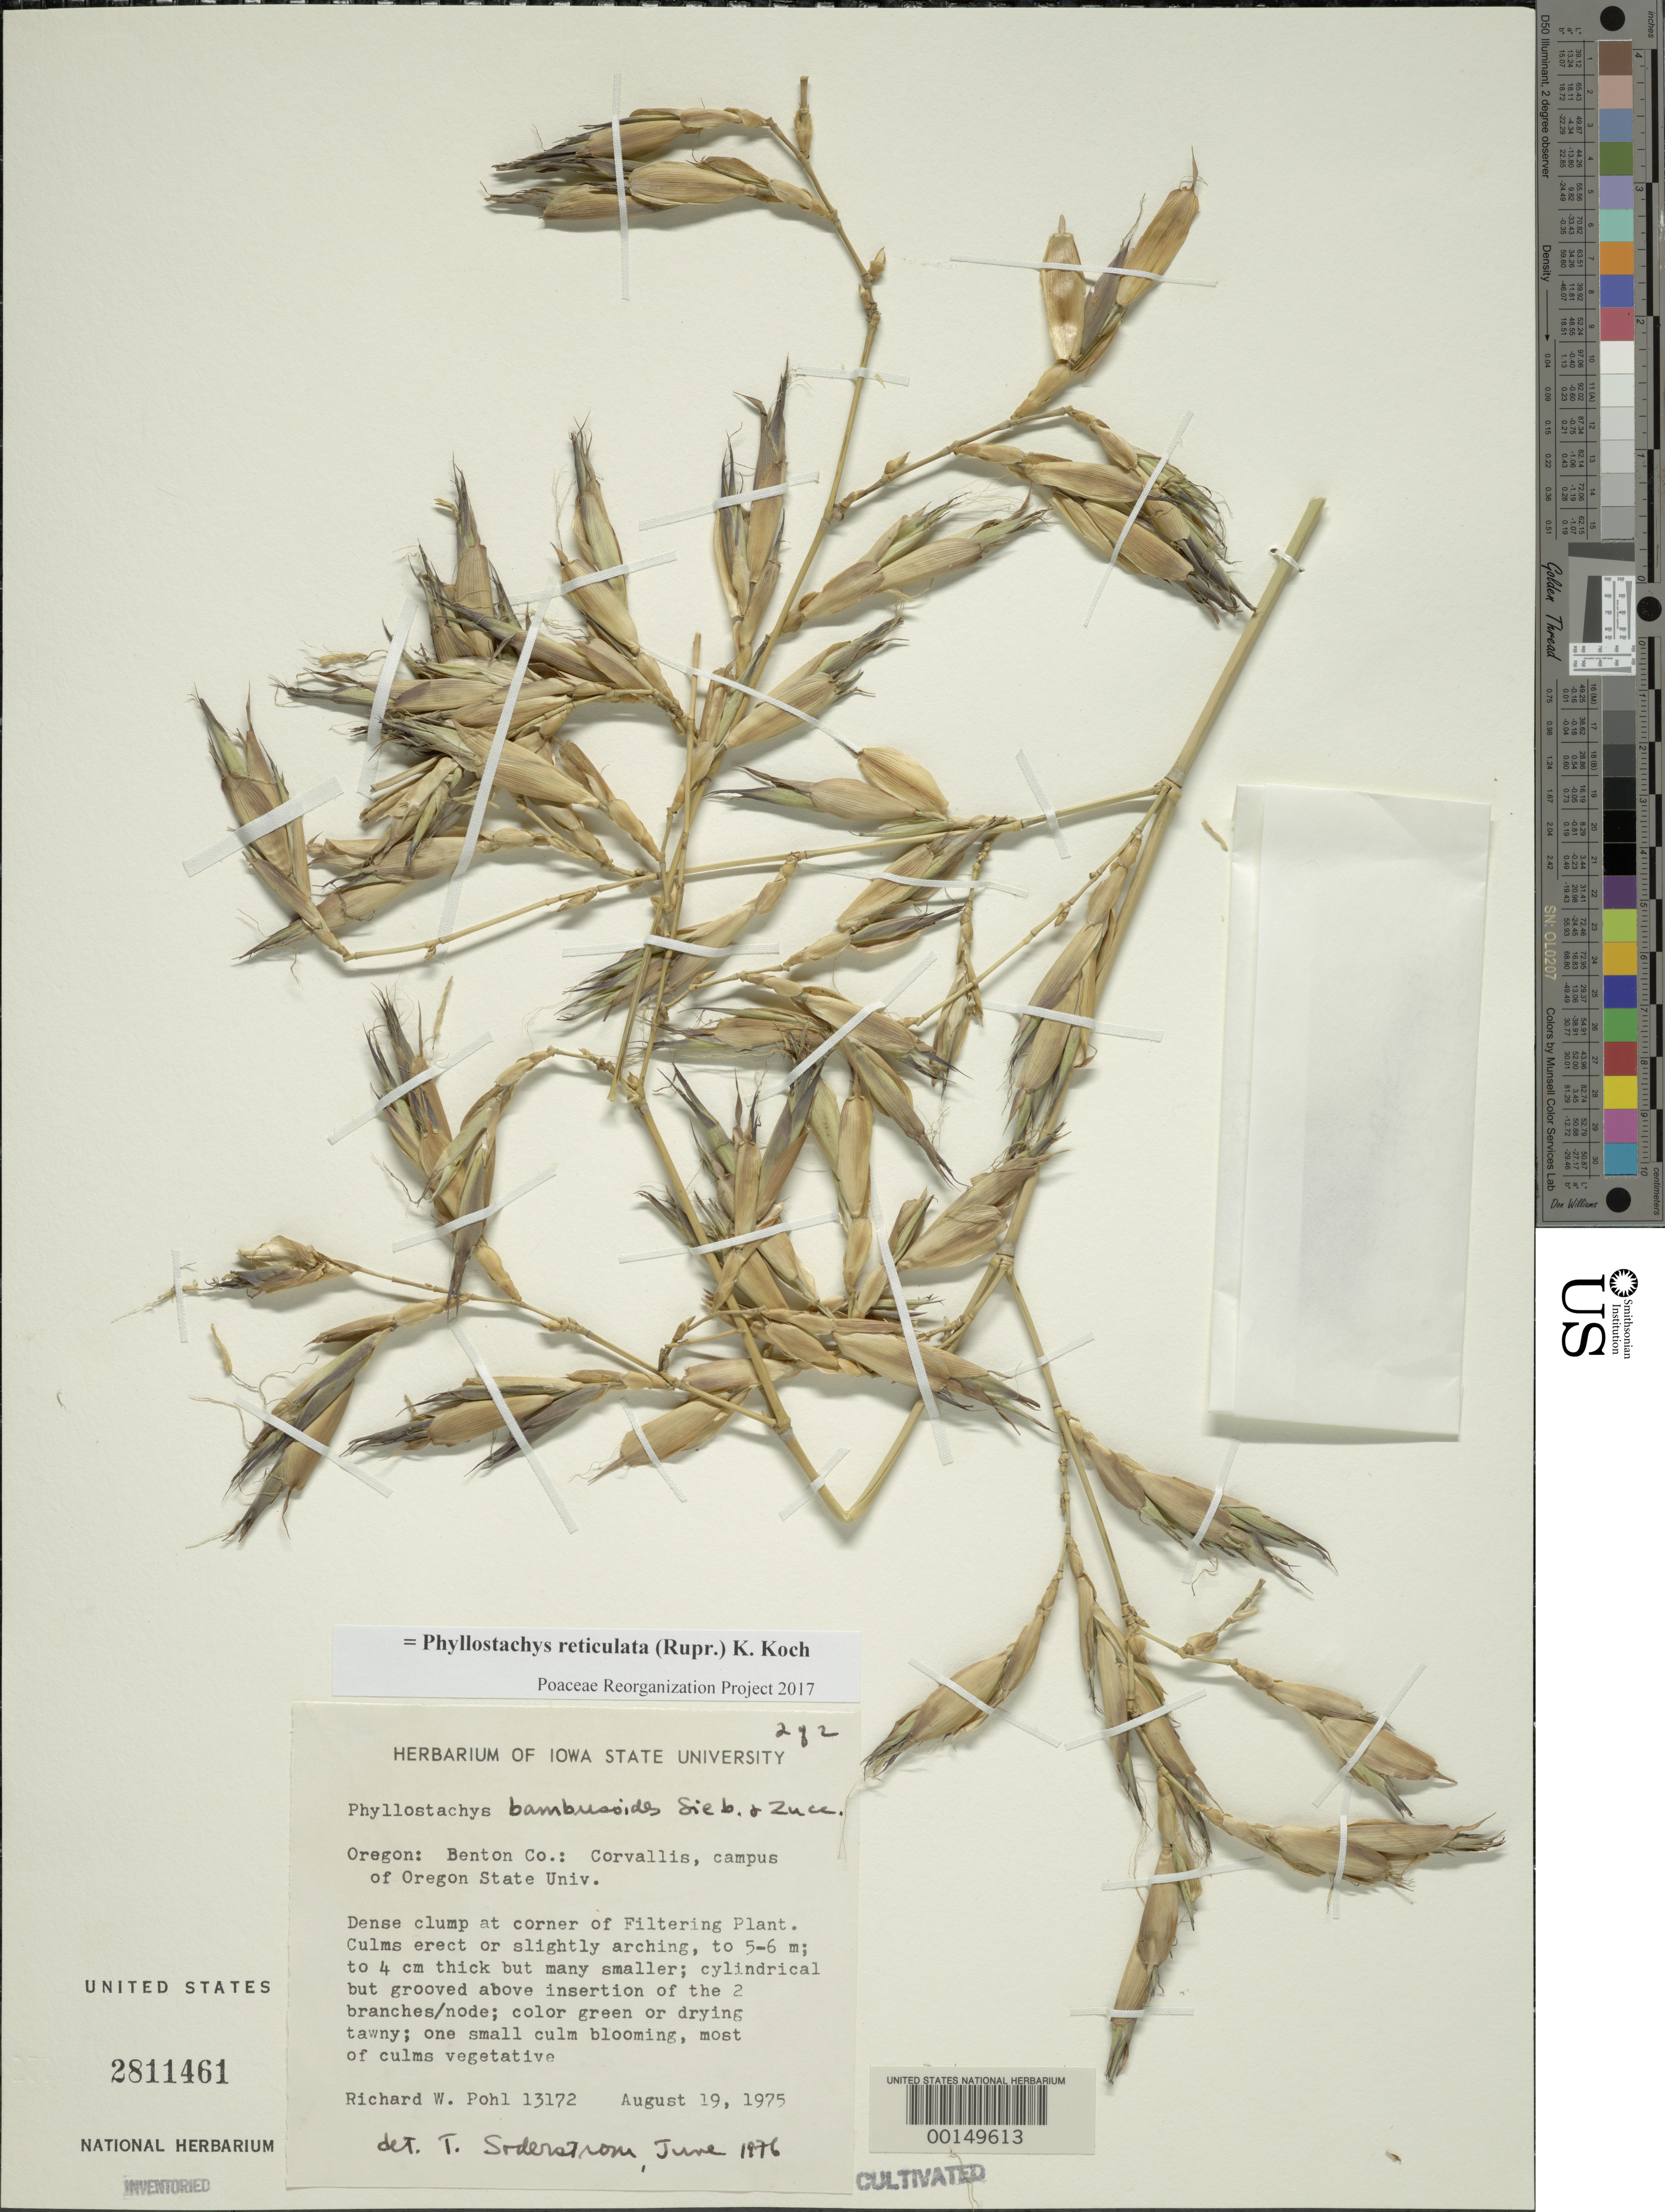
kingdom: Plantae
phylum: Tracheophyta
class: Liliopsida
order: Poales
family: Poaceae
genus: Phyllostachys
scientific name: Phyllostachys reticulata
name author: (Rupr.) K. Koch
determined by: Poaceae Reorganization Project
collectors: R. W. Pohl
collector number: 13172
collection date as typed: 19 Aug 1975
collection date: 1975-08-19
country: United States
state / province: Oregon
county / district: Benton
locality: Corvallis, oregon state univ.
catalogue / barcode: US 2811461